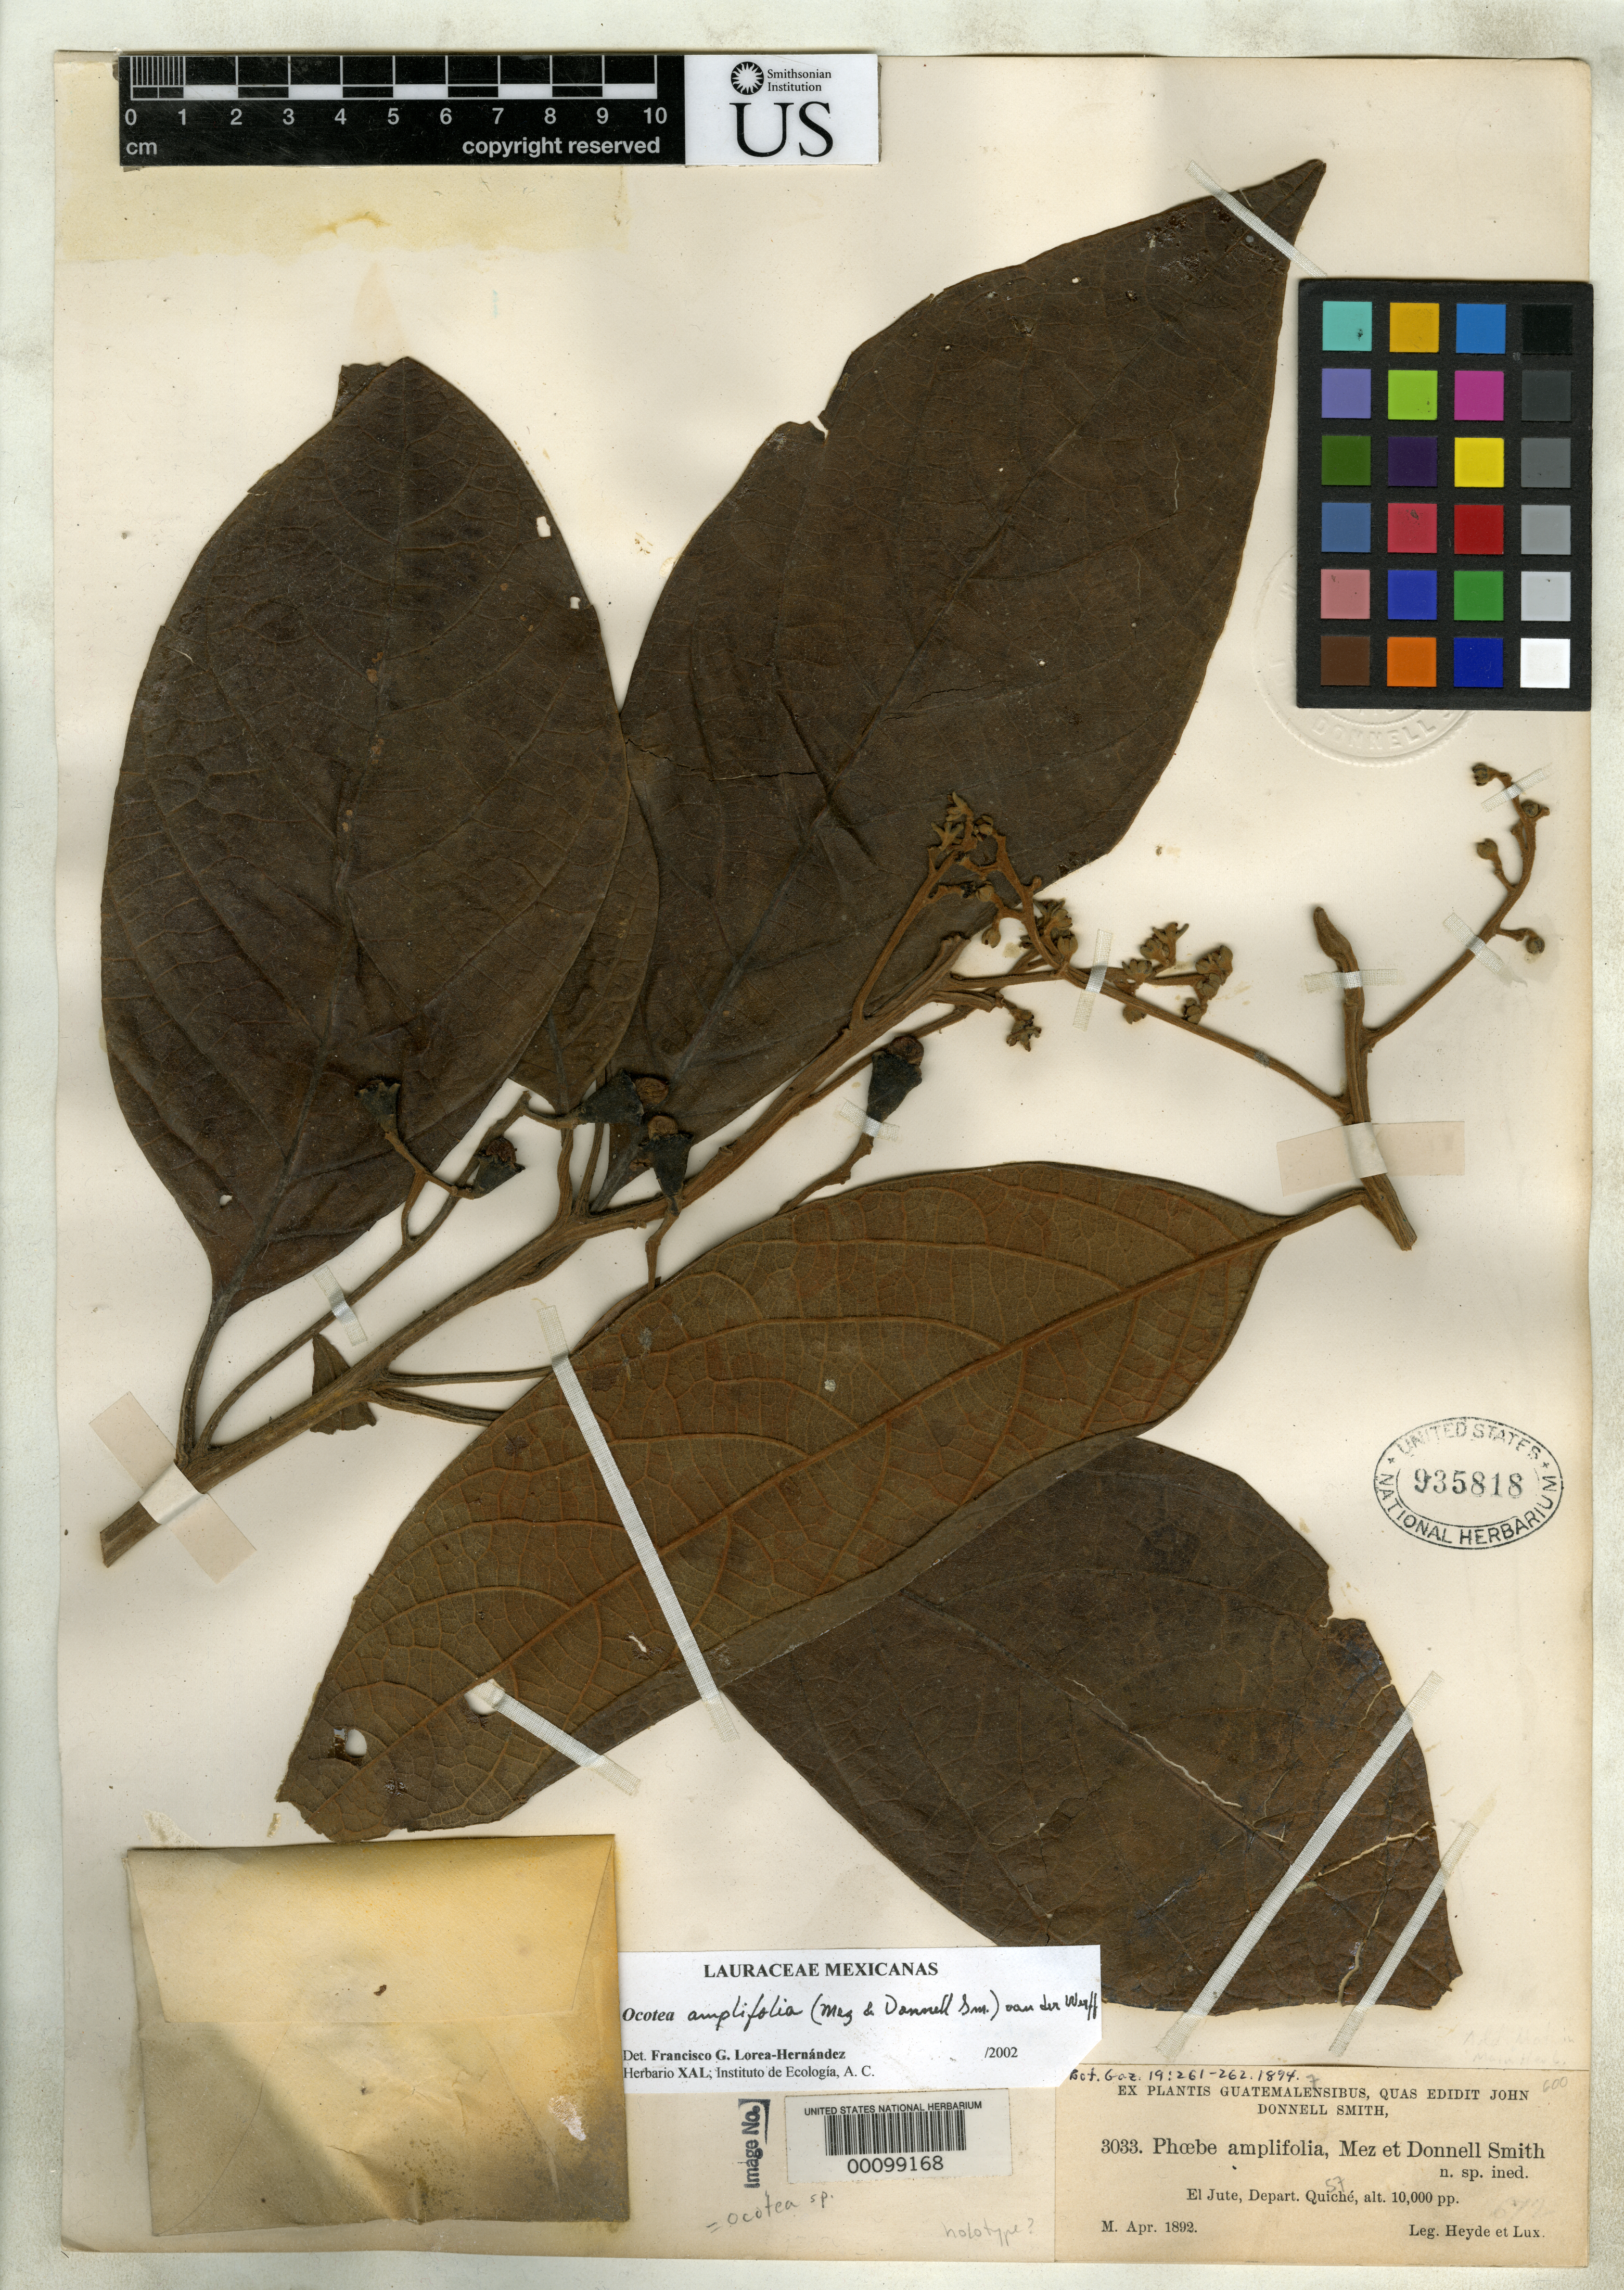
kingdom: Plantae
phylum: Tracheophyta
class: Magnoliopsida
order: Laurales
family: Lauraceae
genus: Phoebe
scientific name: Phoebe amplifolia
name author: Mez & Donn. Sm. in Donn. Sm.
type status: Possible Holotype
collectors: E. T. Heyde & E. Lux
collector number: J.D.S. 3033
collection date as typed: Apr 1892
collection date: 1892-04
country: Guatemala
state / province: El Quiché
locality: El Jute.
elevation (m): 3048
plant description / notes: Specimen ex John Donnell Smith herbarium; probably the holotype.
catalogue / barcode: US 935818